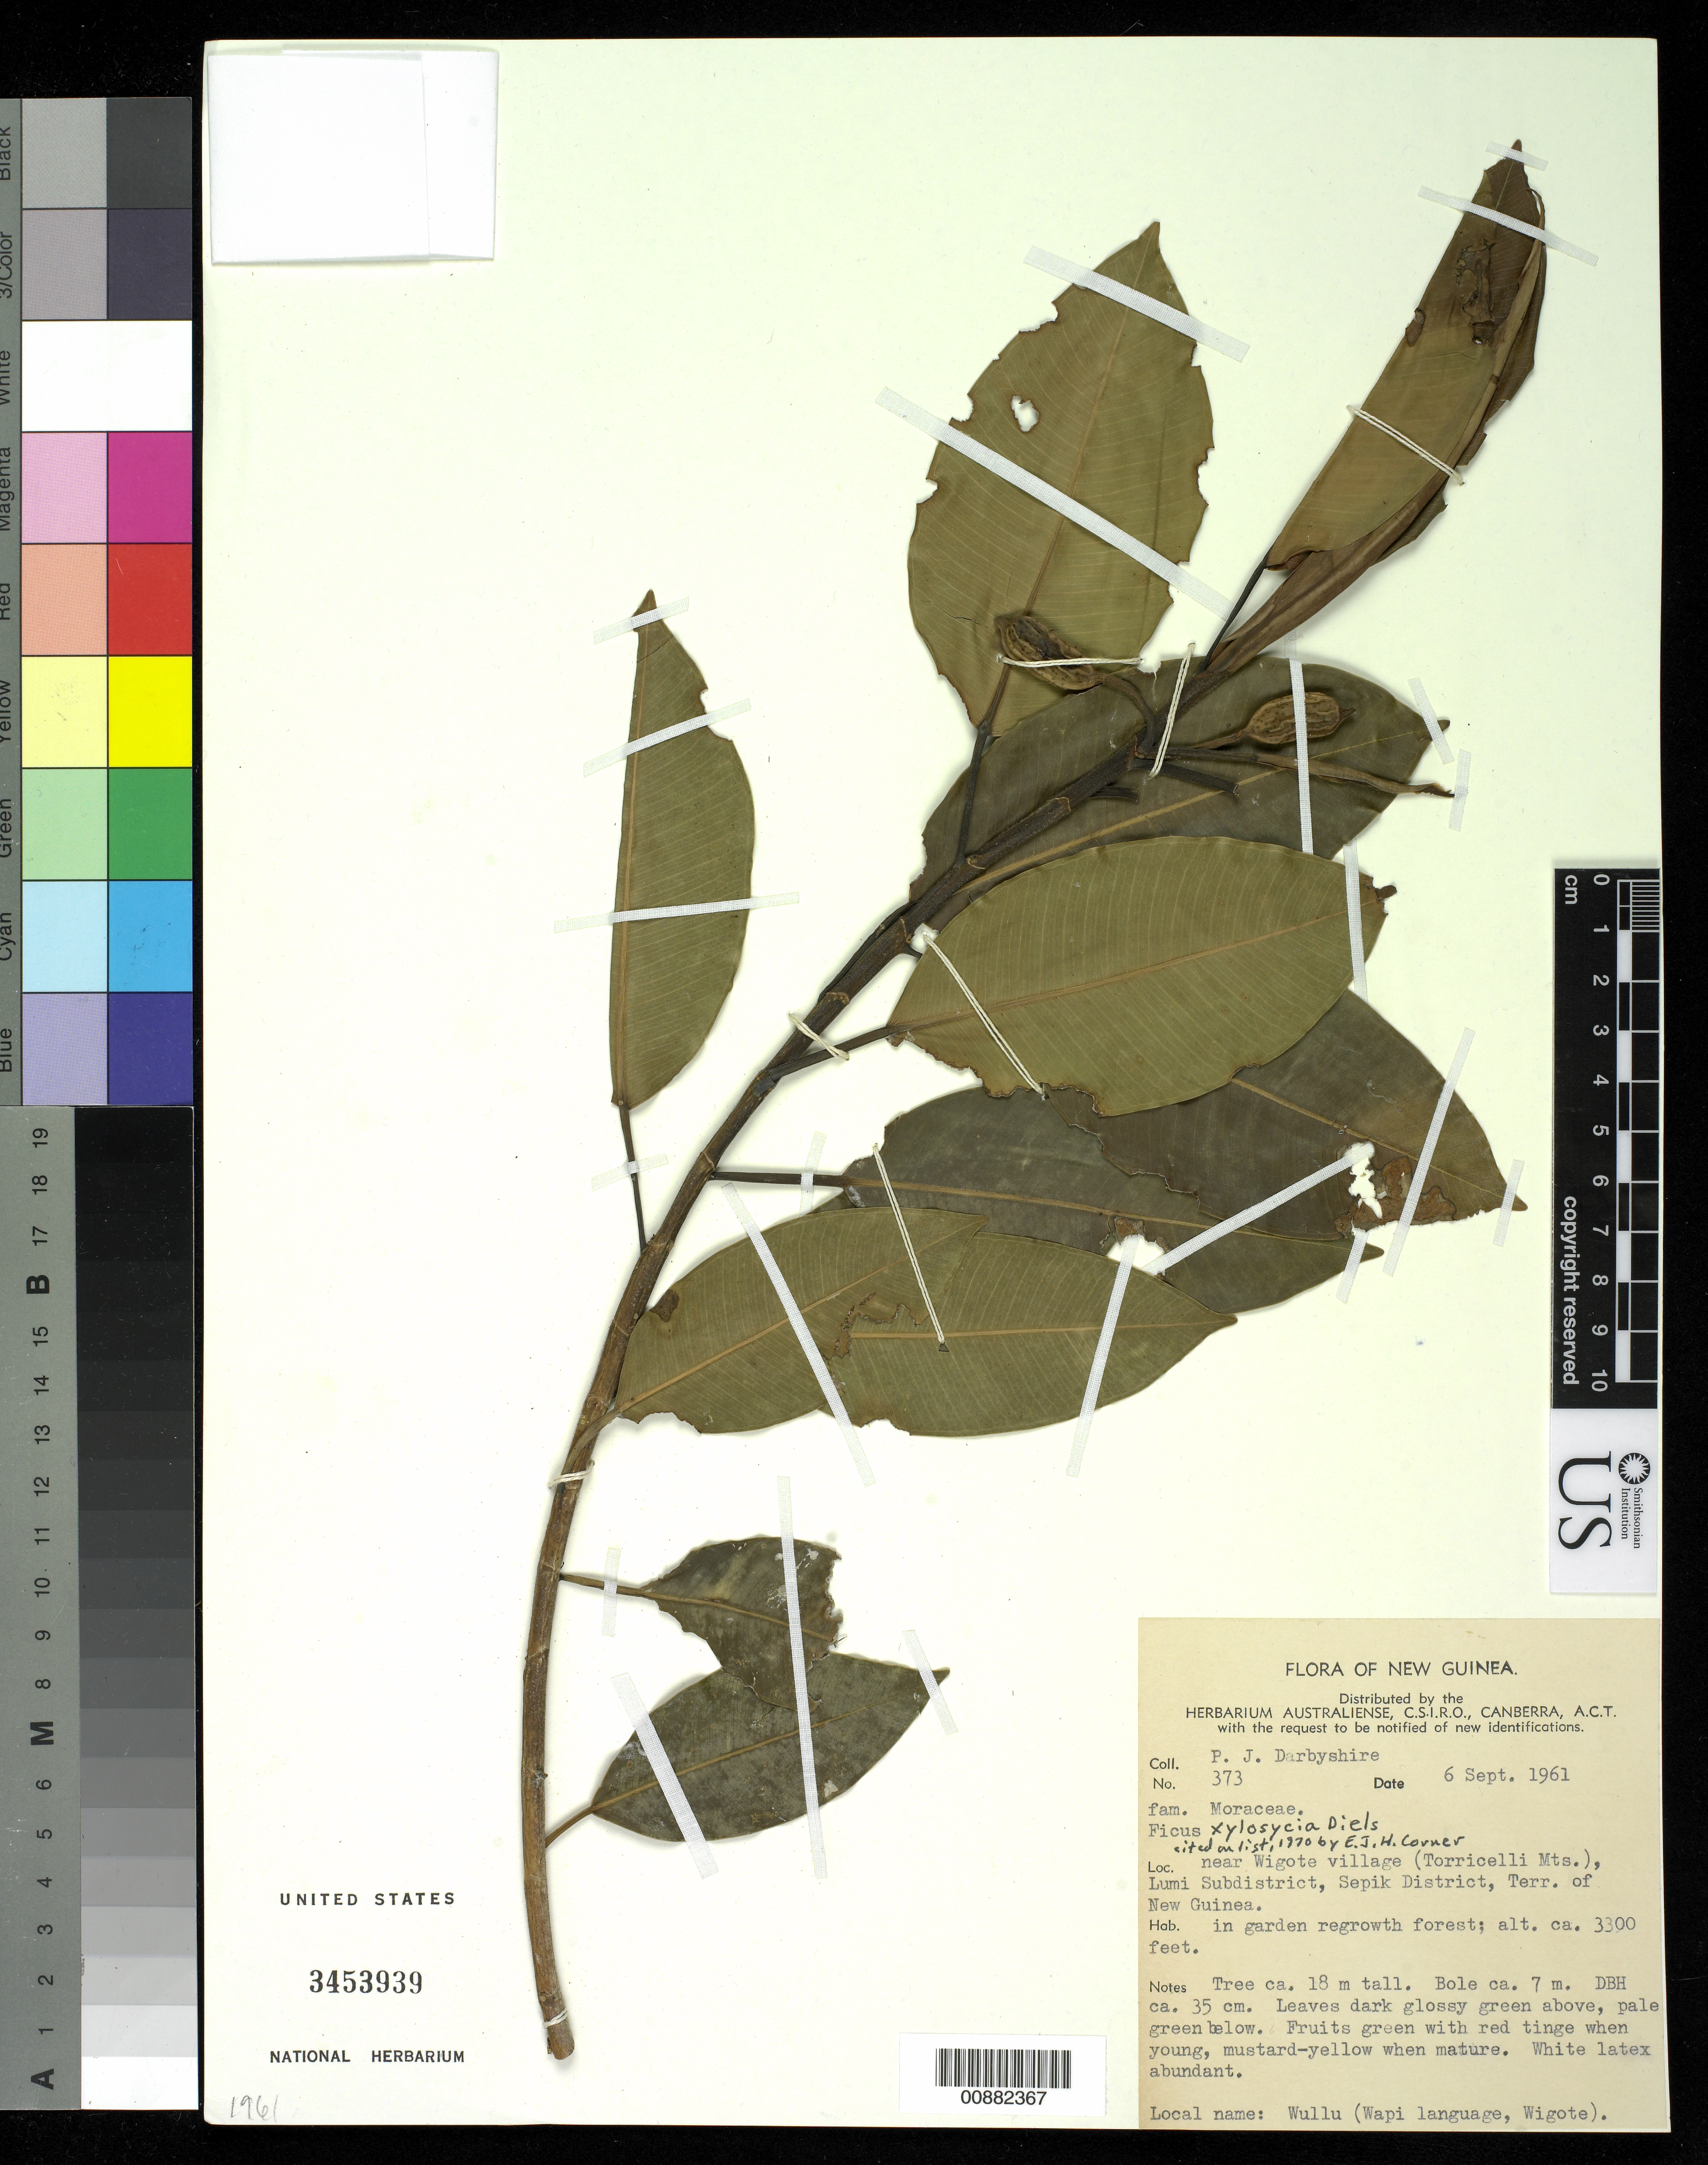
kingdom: Plantae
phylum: Tracheophyta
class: Magnoliopsida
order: Rosales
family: Moraceae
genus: Ficus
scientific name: Ficus xylosycia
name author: Diels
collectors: P. Darbyshire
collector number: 373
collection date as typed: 06 Sep 1961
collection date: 1961-09-06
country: Papua New Guinea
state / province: East Sepik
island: New Guinea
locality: Near Wigote Village (Torrricelli Mts.)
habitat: In garden regrowth forest.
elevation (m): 1006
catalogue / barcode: US 3453939